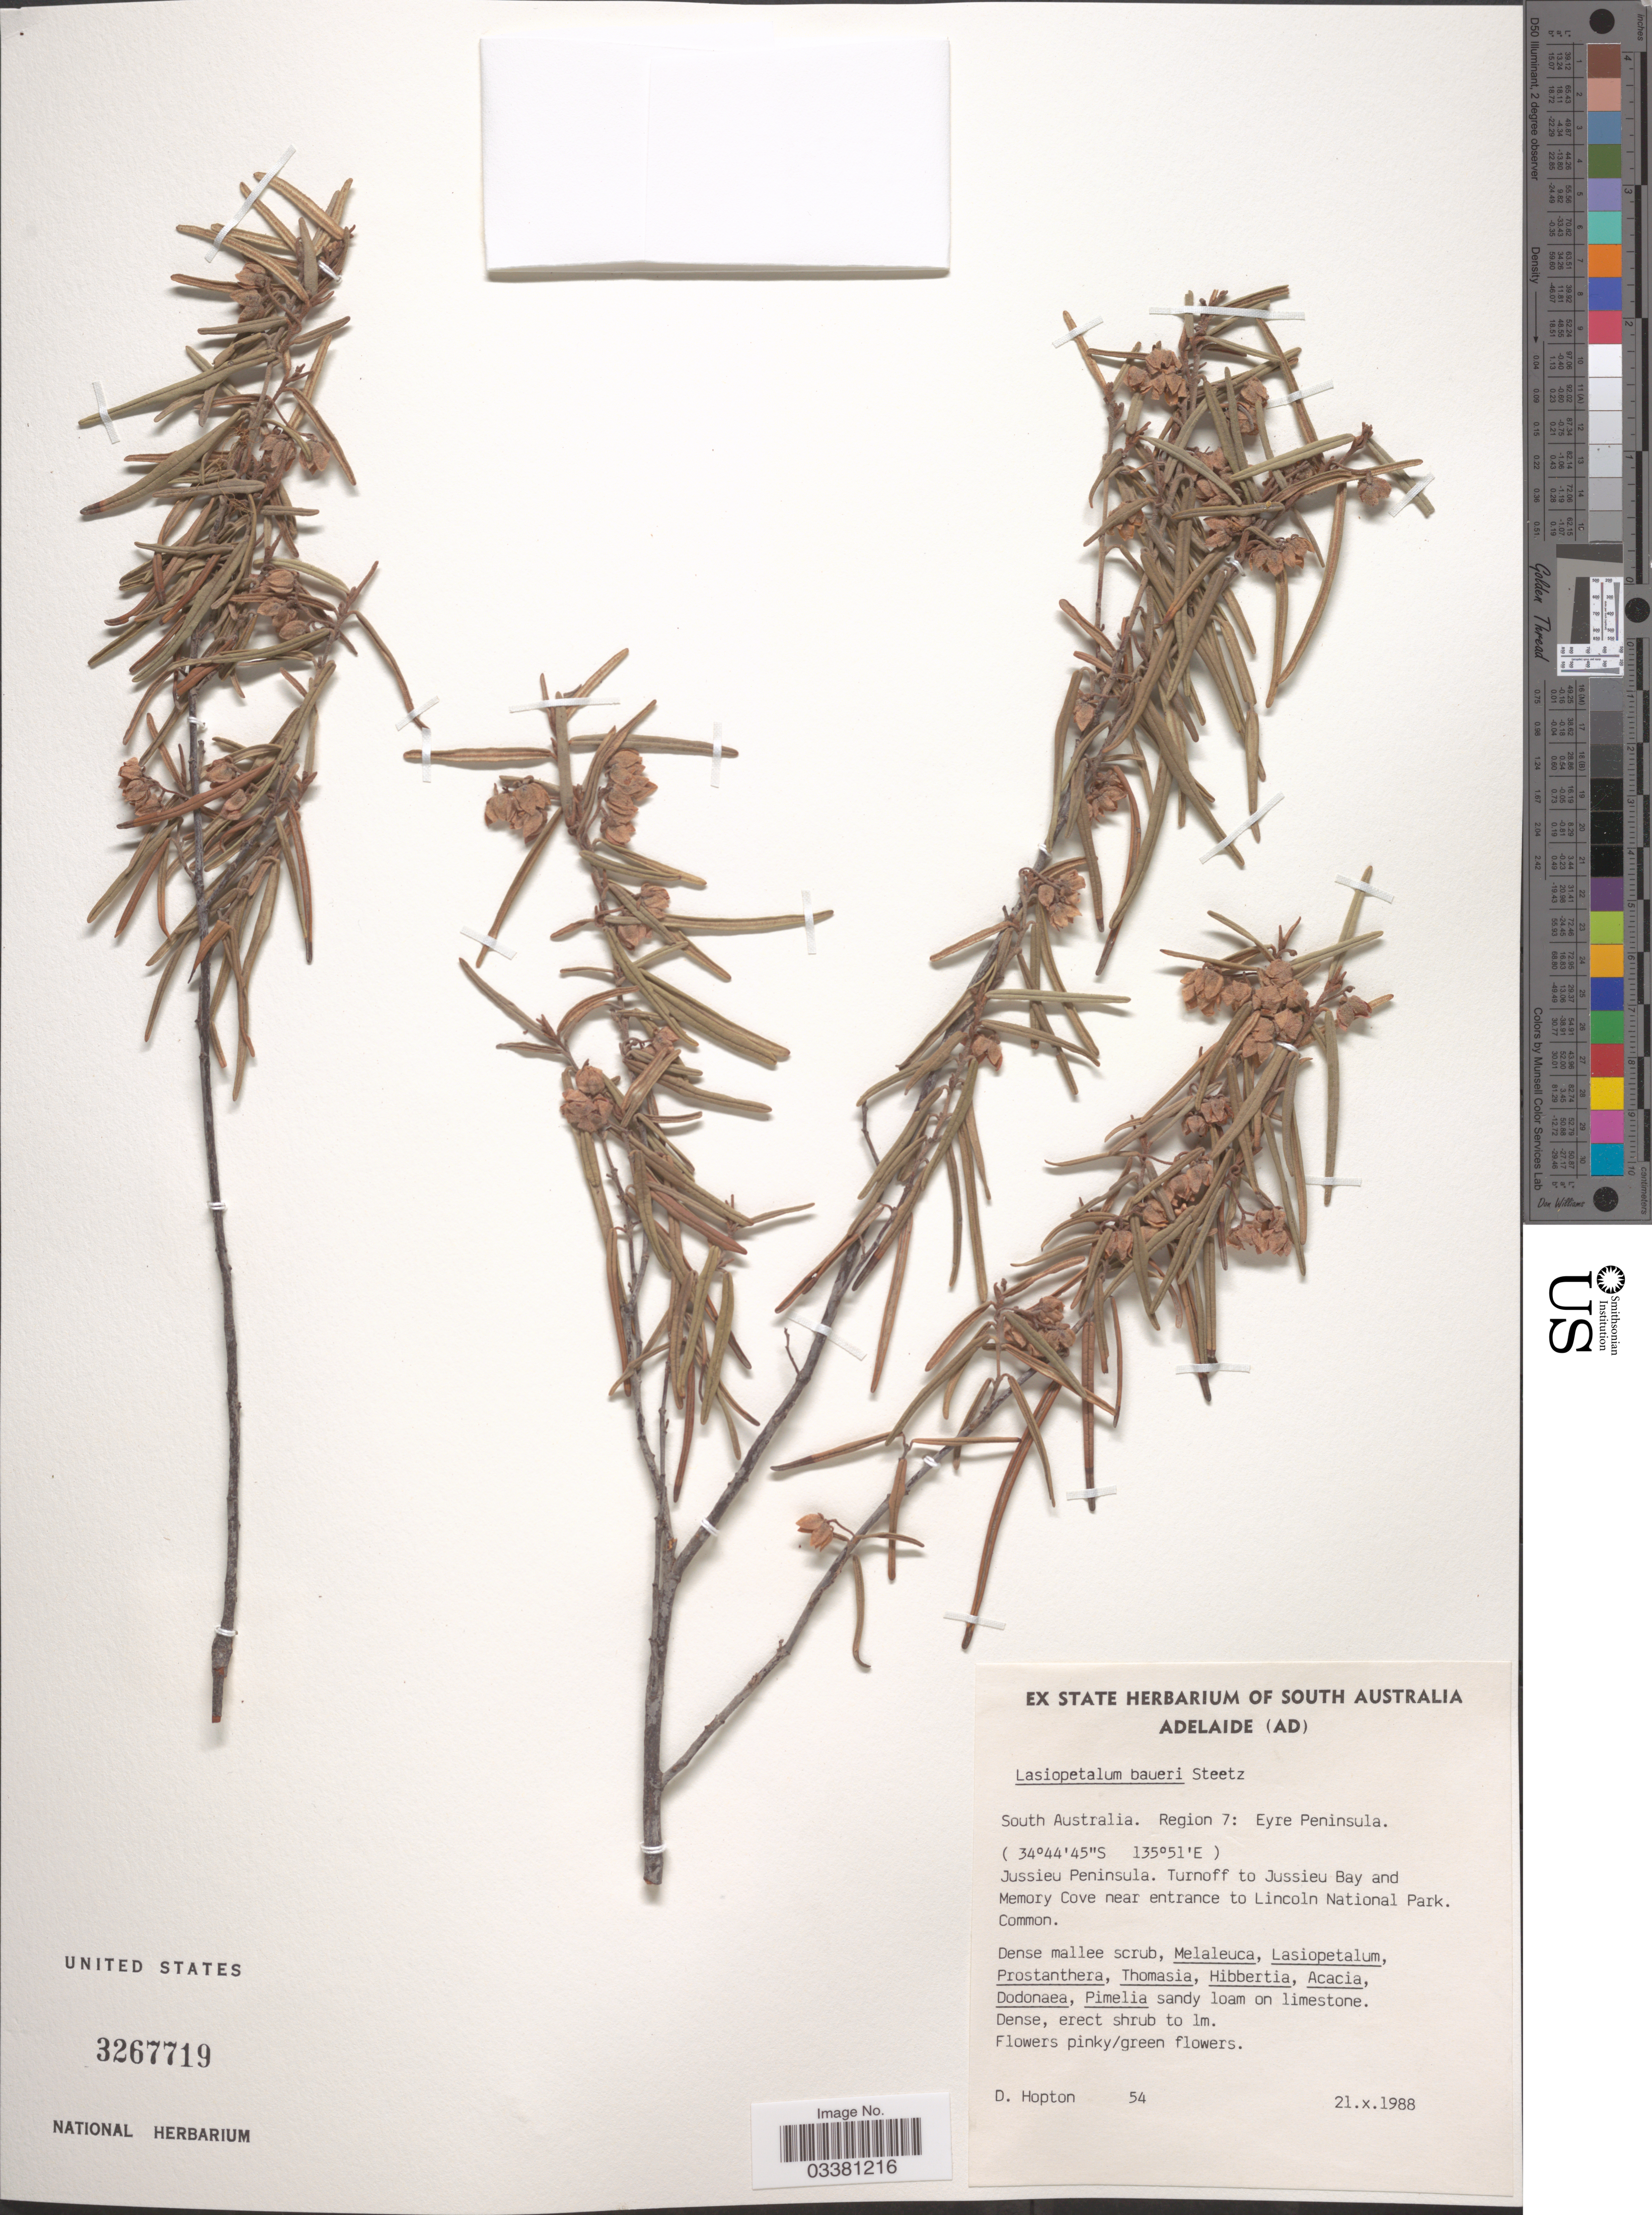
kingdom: Plantae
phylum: Tracheophyta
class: Magnoliopsida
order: Malvales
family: Malvaceae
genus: Lasiopetalum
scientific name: Lasiopetalum baueri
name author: Steetz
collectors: D. Hopton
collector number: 54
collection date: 1988-10-21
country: Australia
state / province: South Australia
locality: Region 7: Eyre Peninsula. Jussieu Peninsula. Turnoff to Jussieu Bay and Memory Cove near entrance to Lincoln National Park.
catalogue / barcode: US 3267719